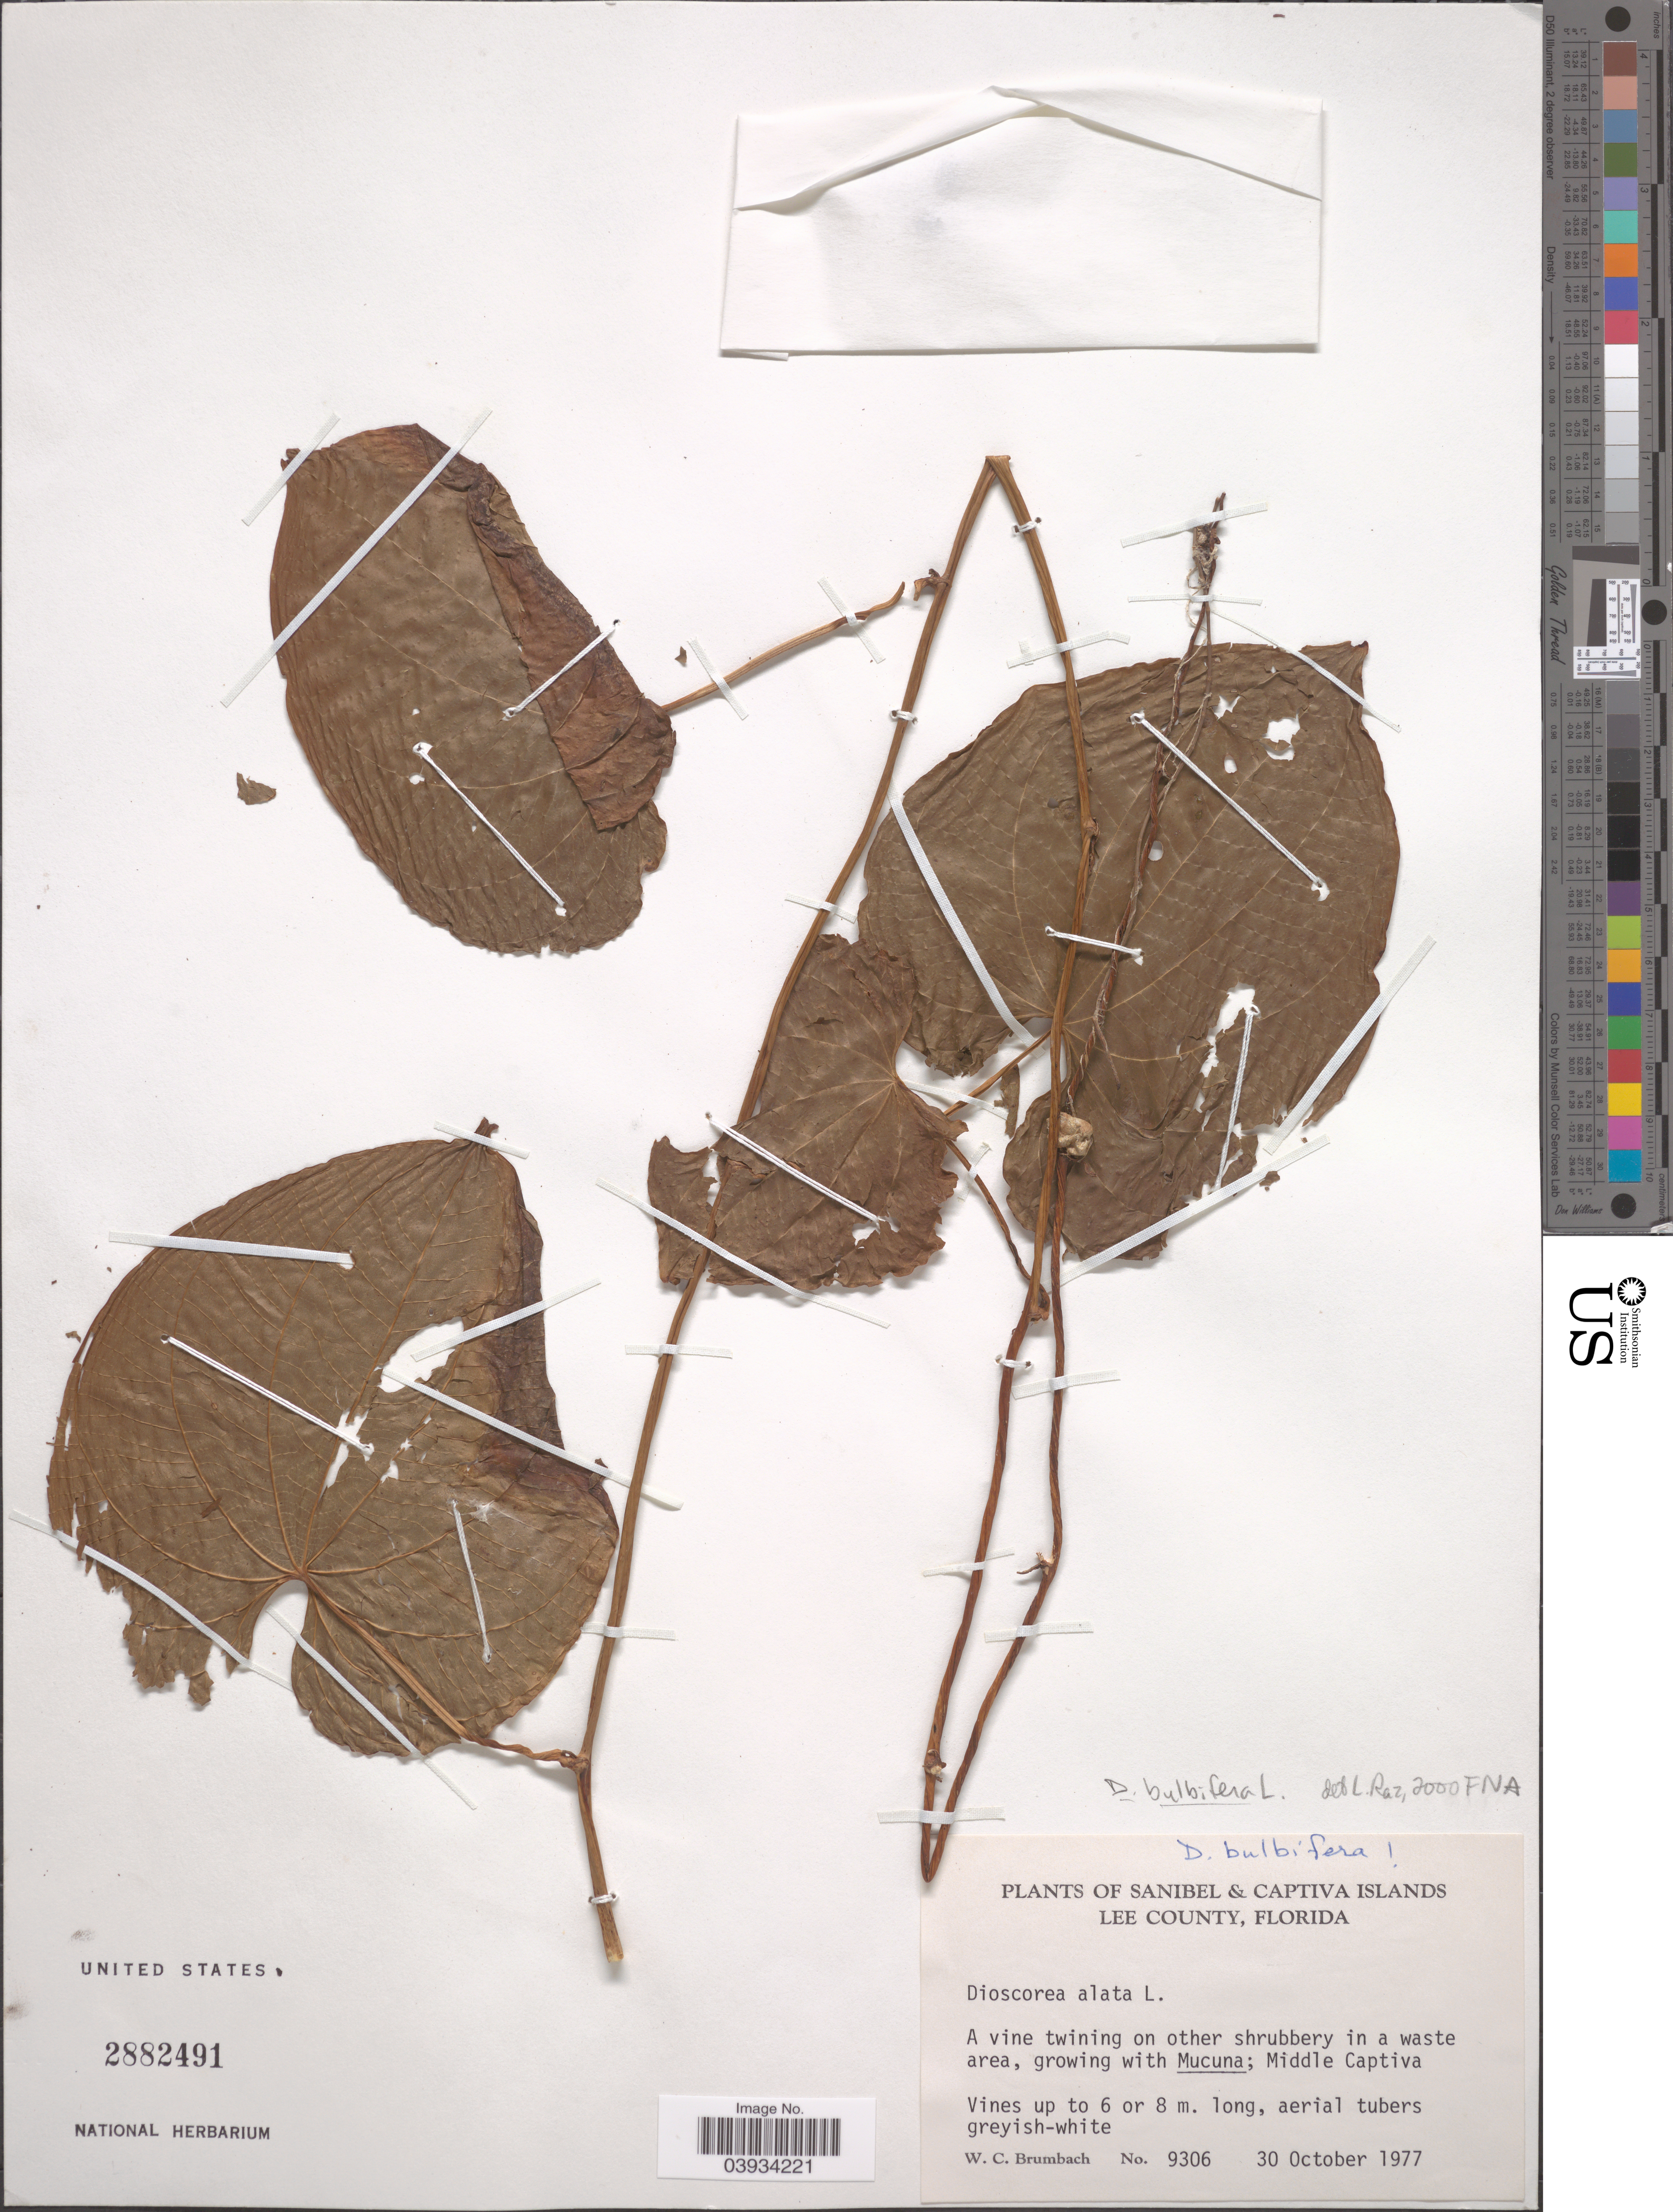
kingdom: Plantae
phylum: Tracheophyta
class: Liliopsida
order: Dioscoreales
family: Dioscoreaceae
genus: Dioscorea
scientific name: Dioscorea alata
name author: L.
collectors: W. C. Brumbach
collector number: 9306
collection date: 1977-10-30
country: United States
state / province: Florida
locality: Lee County. Middle Captiva.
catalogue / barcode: US 2882491